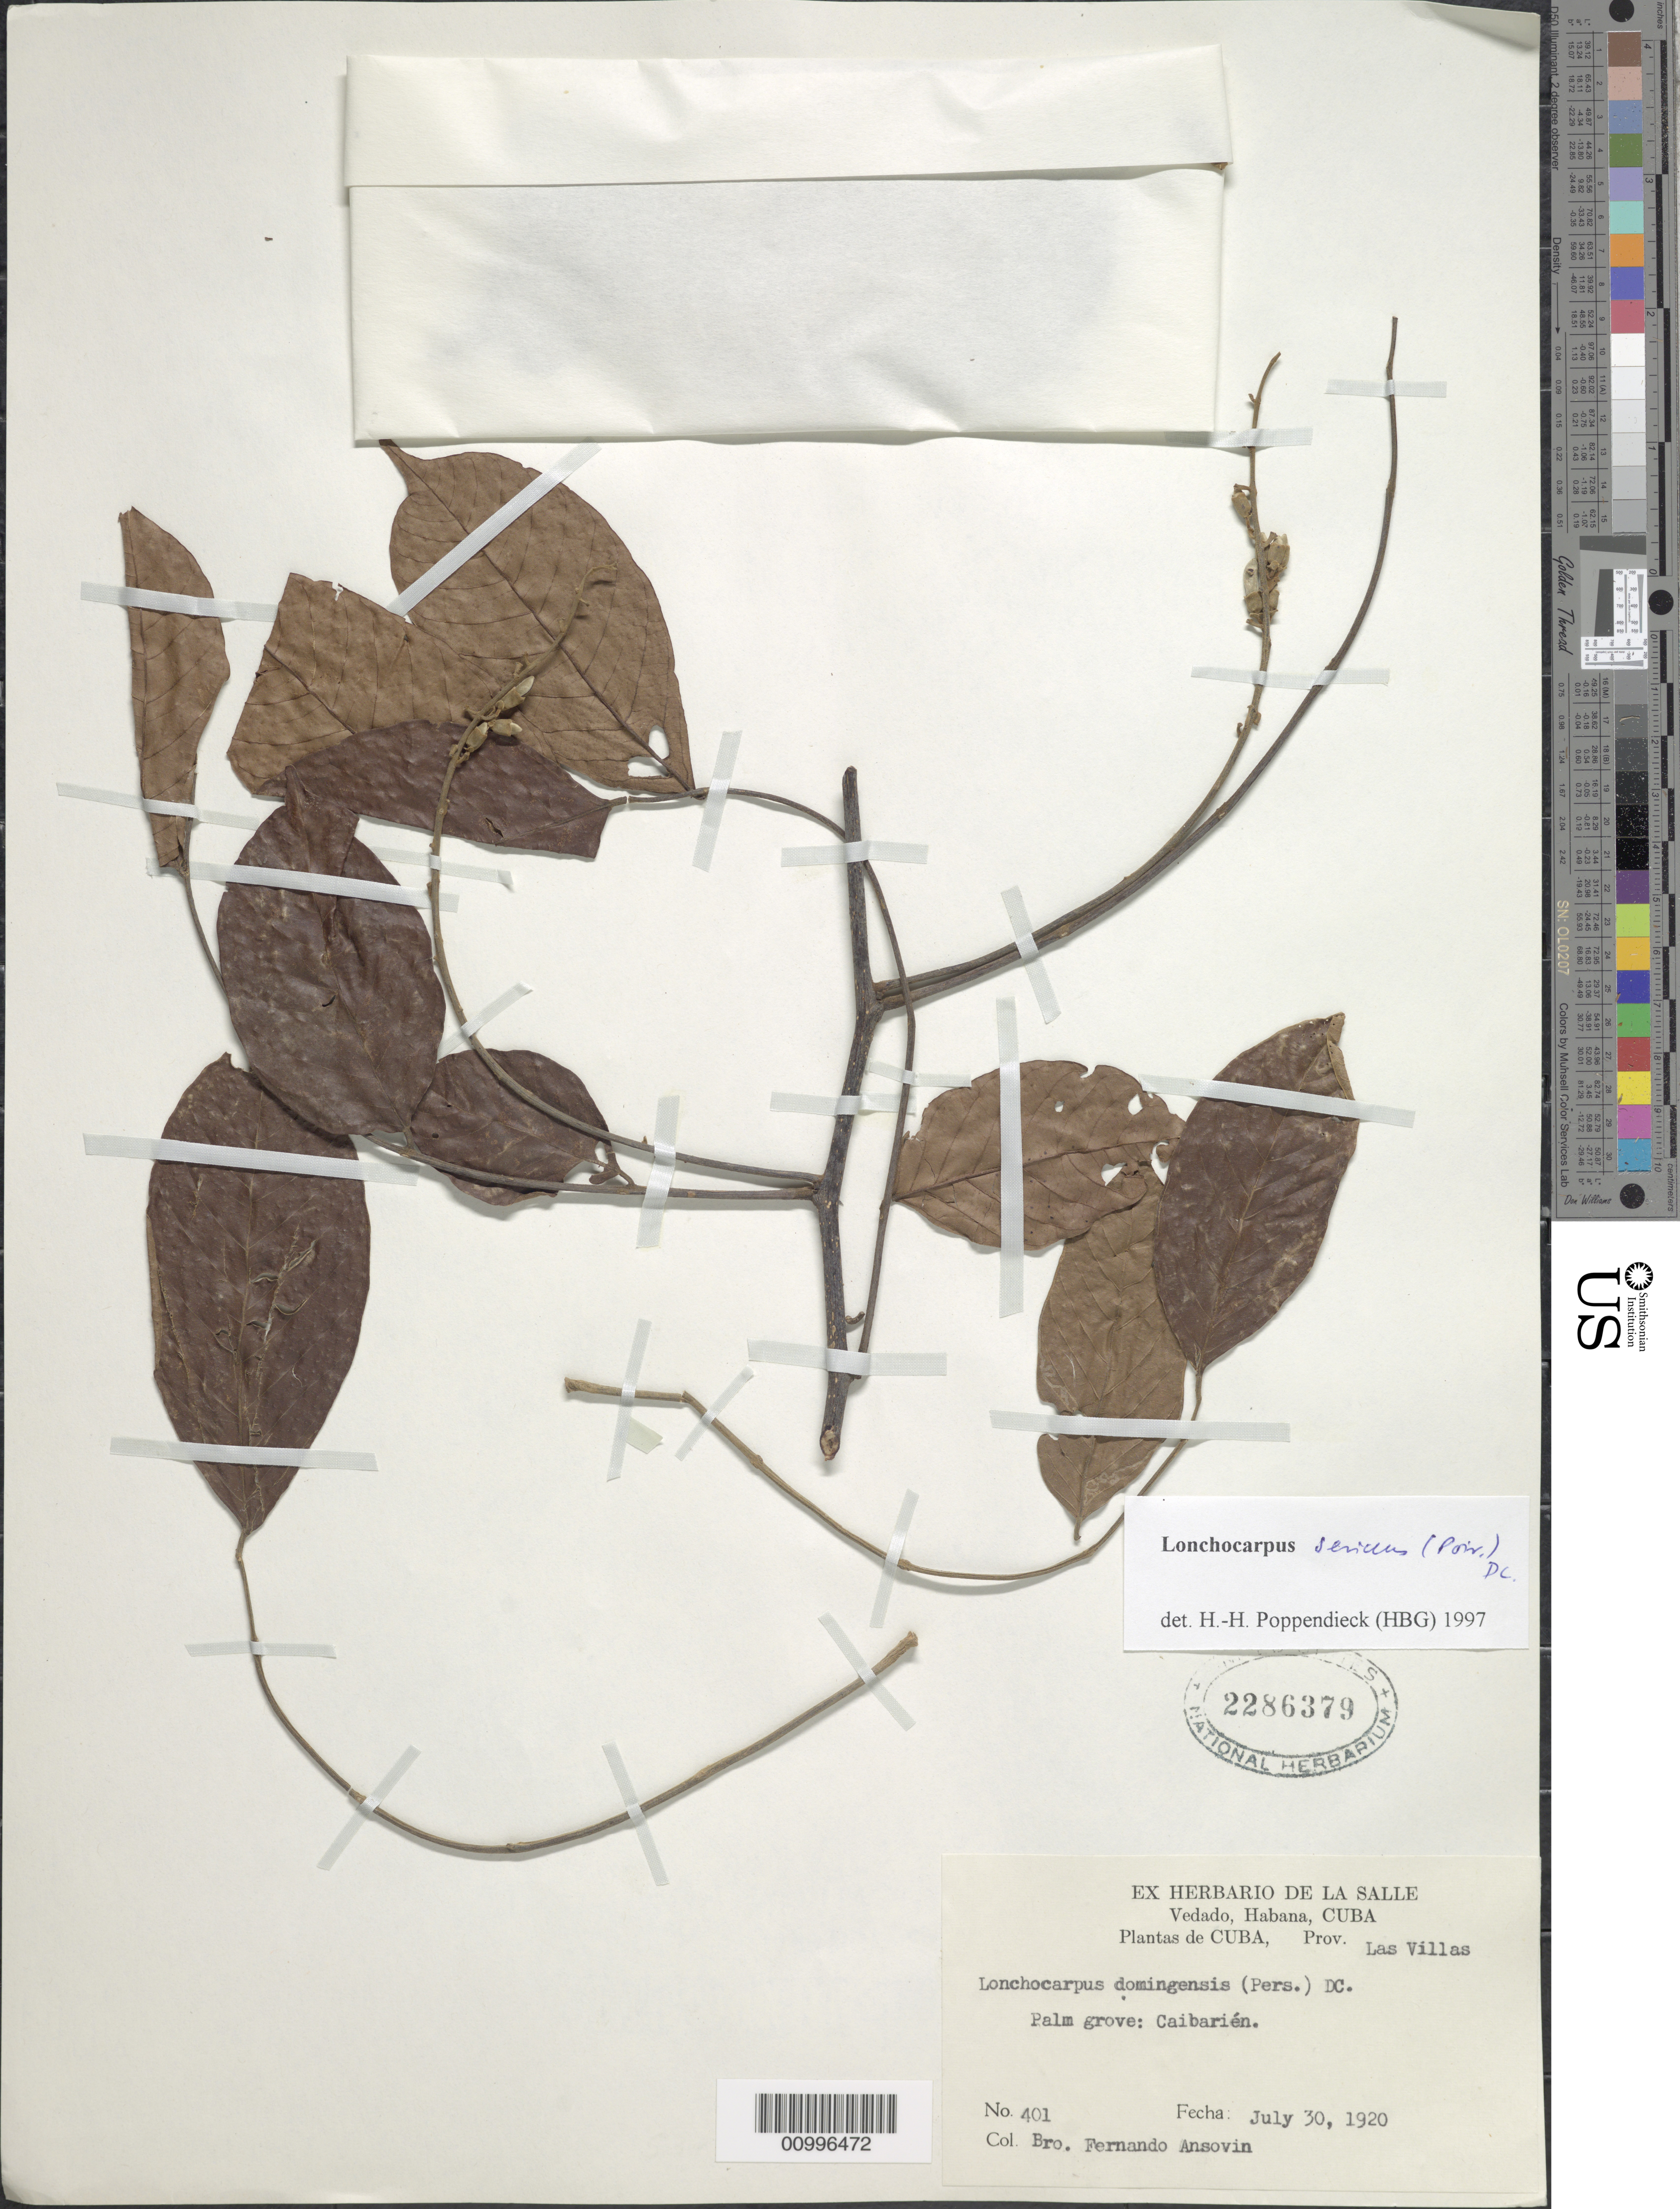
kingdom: Plantae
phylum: Tracheophyta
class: Magnoliopsida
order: Fabales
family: Fabaceae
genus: Lonchocarpus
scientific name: Lonchocarpus sericeus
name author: (Poir.) Kunth ex DC.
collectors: B. Ansovin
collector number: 401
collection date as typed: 30 Jul 1920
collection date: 1920-07-30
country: Cuba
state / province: Las Villas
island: Cuba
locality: Palm gove; Caibarien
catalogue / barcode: US 2286379